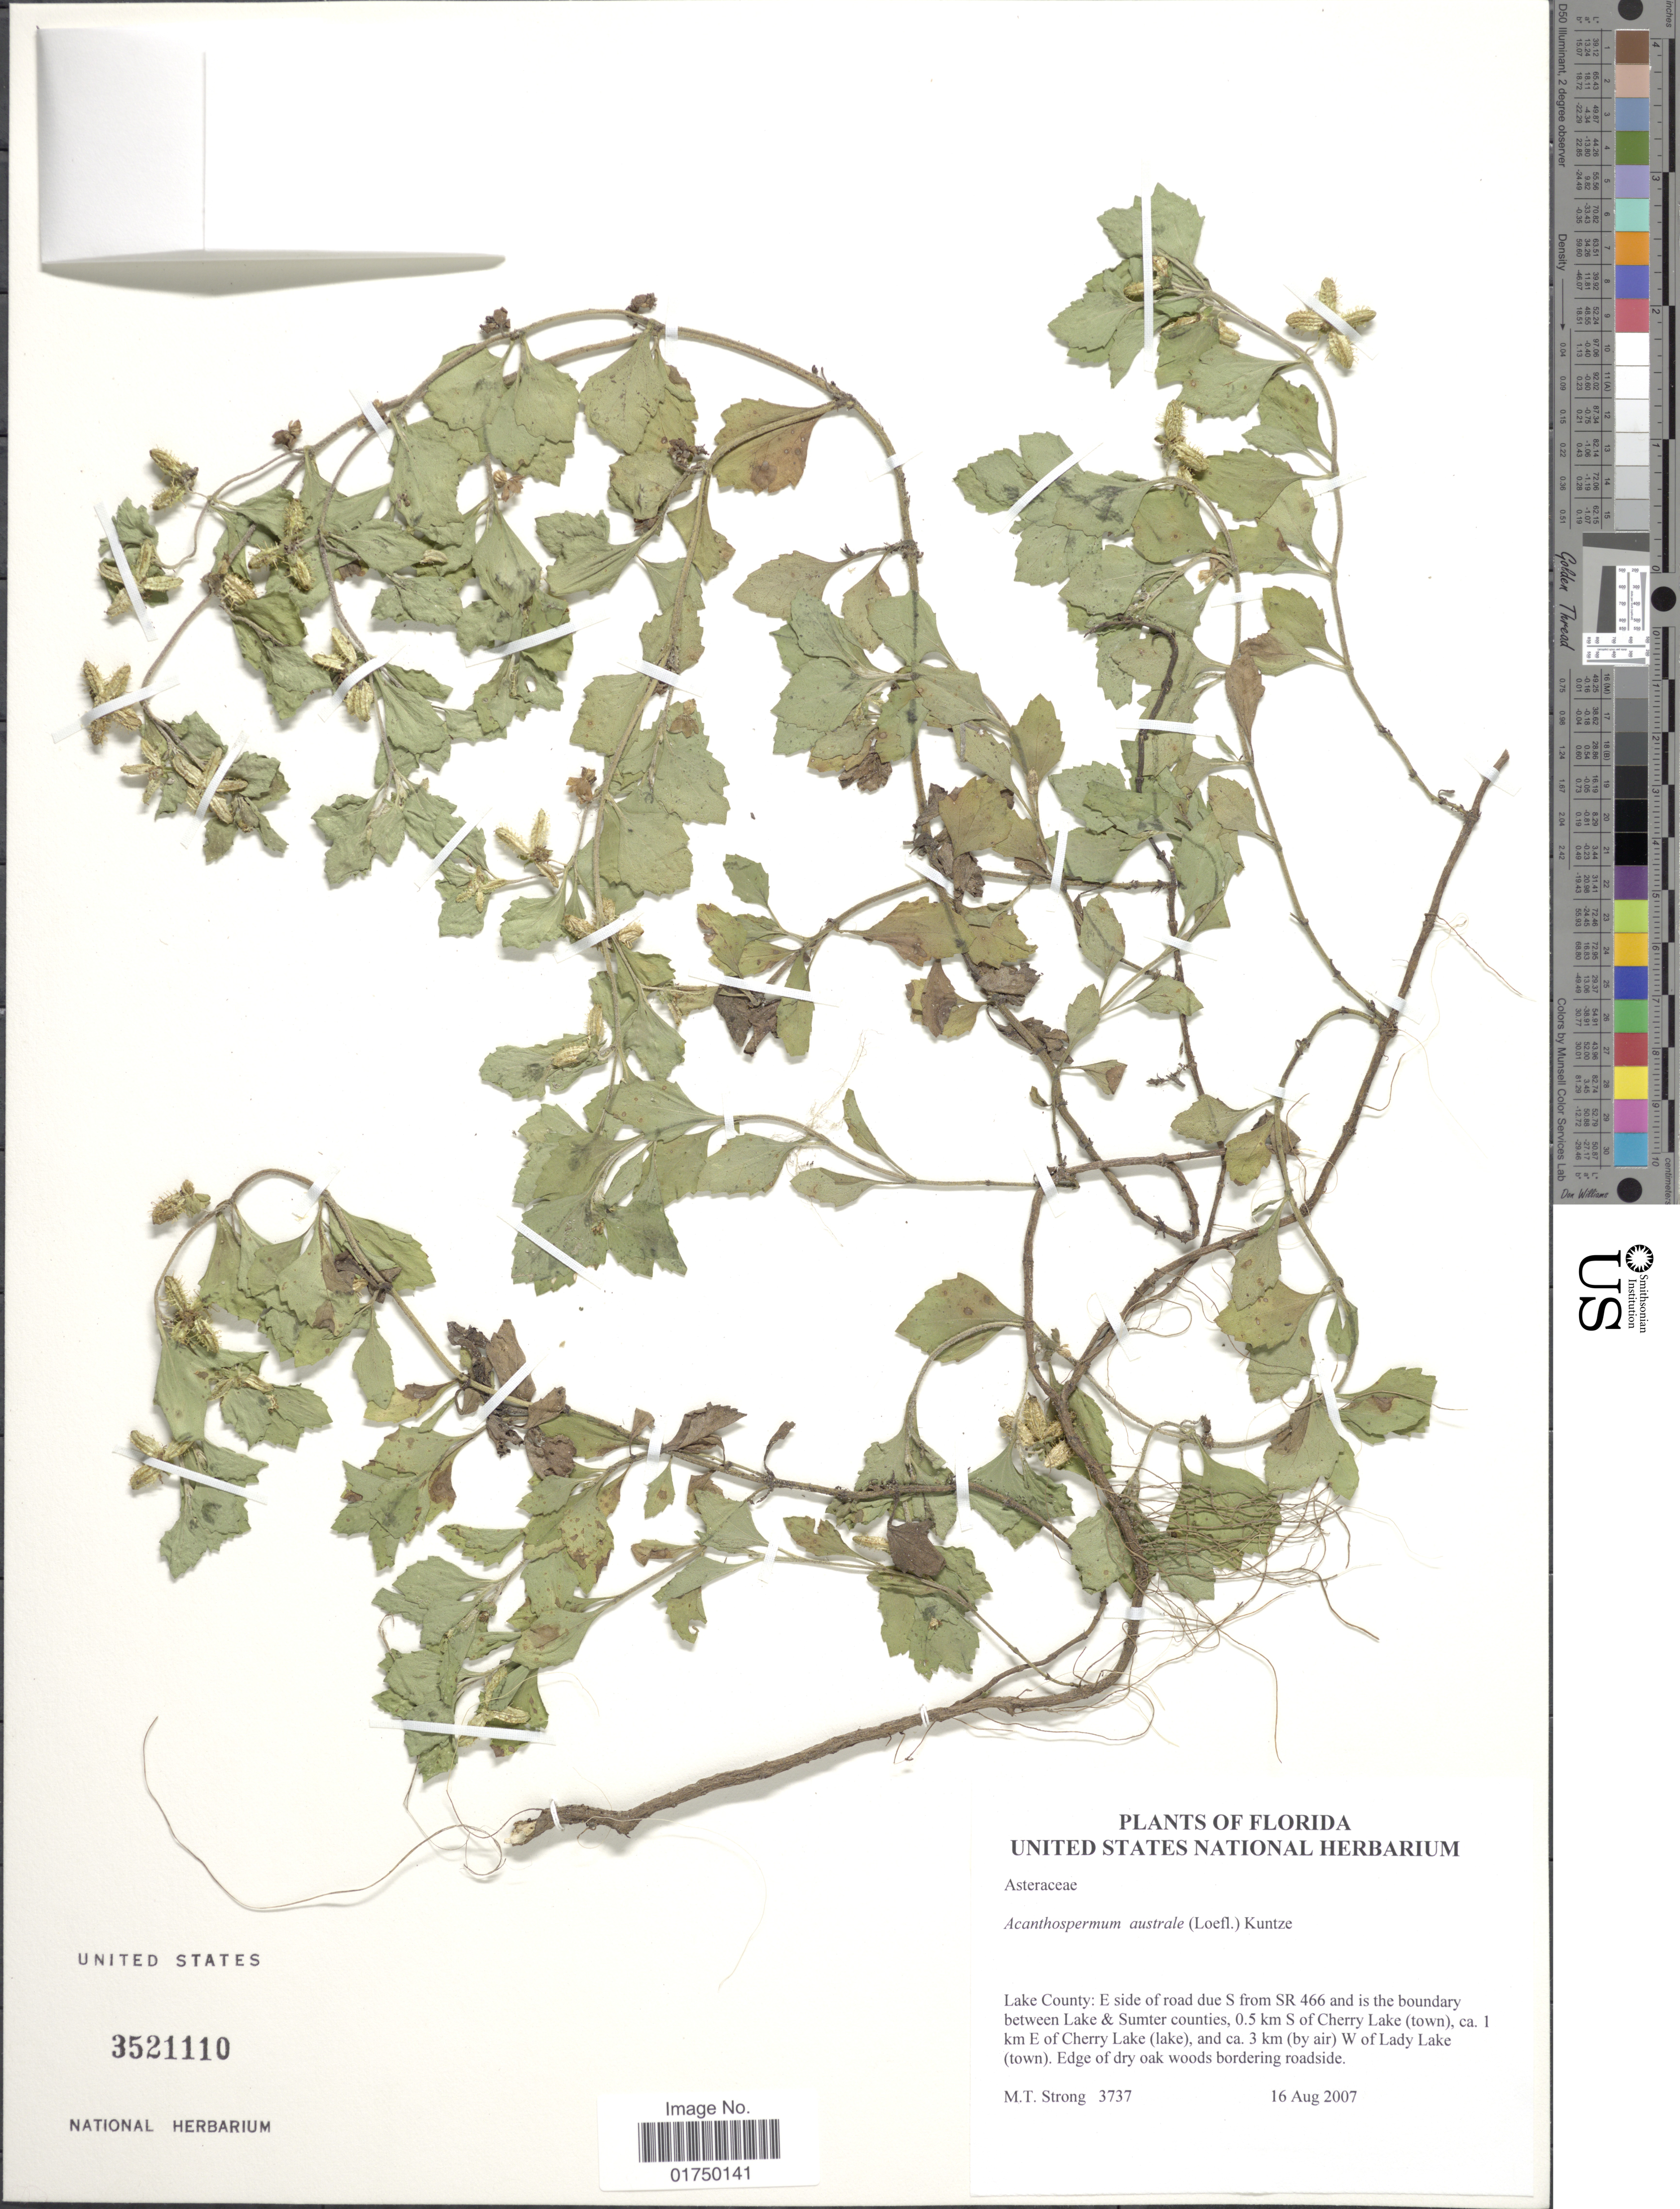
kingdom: Plantae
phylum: Tracheophyta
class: Magnoliopsida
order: Asterales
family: Asteraceae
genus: Acanthospermum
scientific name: Acanthospermum australe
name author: (Loefl.) Kuntze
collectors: M. T. Strong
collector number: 3737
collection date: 2007-08-16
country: United States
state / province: Florida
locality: Lake County: E side of road due S from SR 466 and is the boundary between Lake & Sumter counties. 0.5 km S of Cherry Lake (town), ca. 1 km E of Cherry Lake (lake), and ca. 3 km (by air) W of Lady Lake (town)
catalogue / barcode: US 3521110